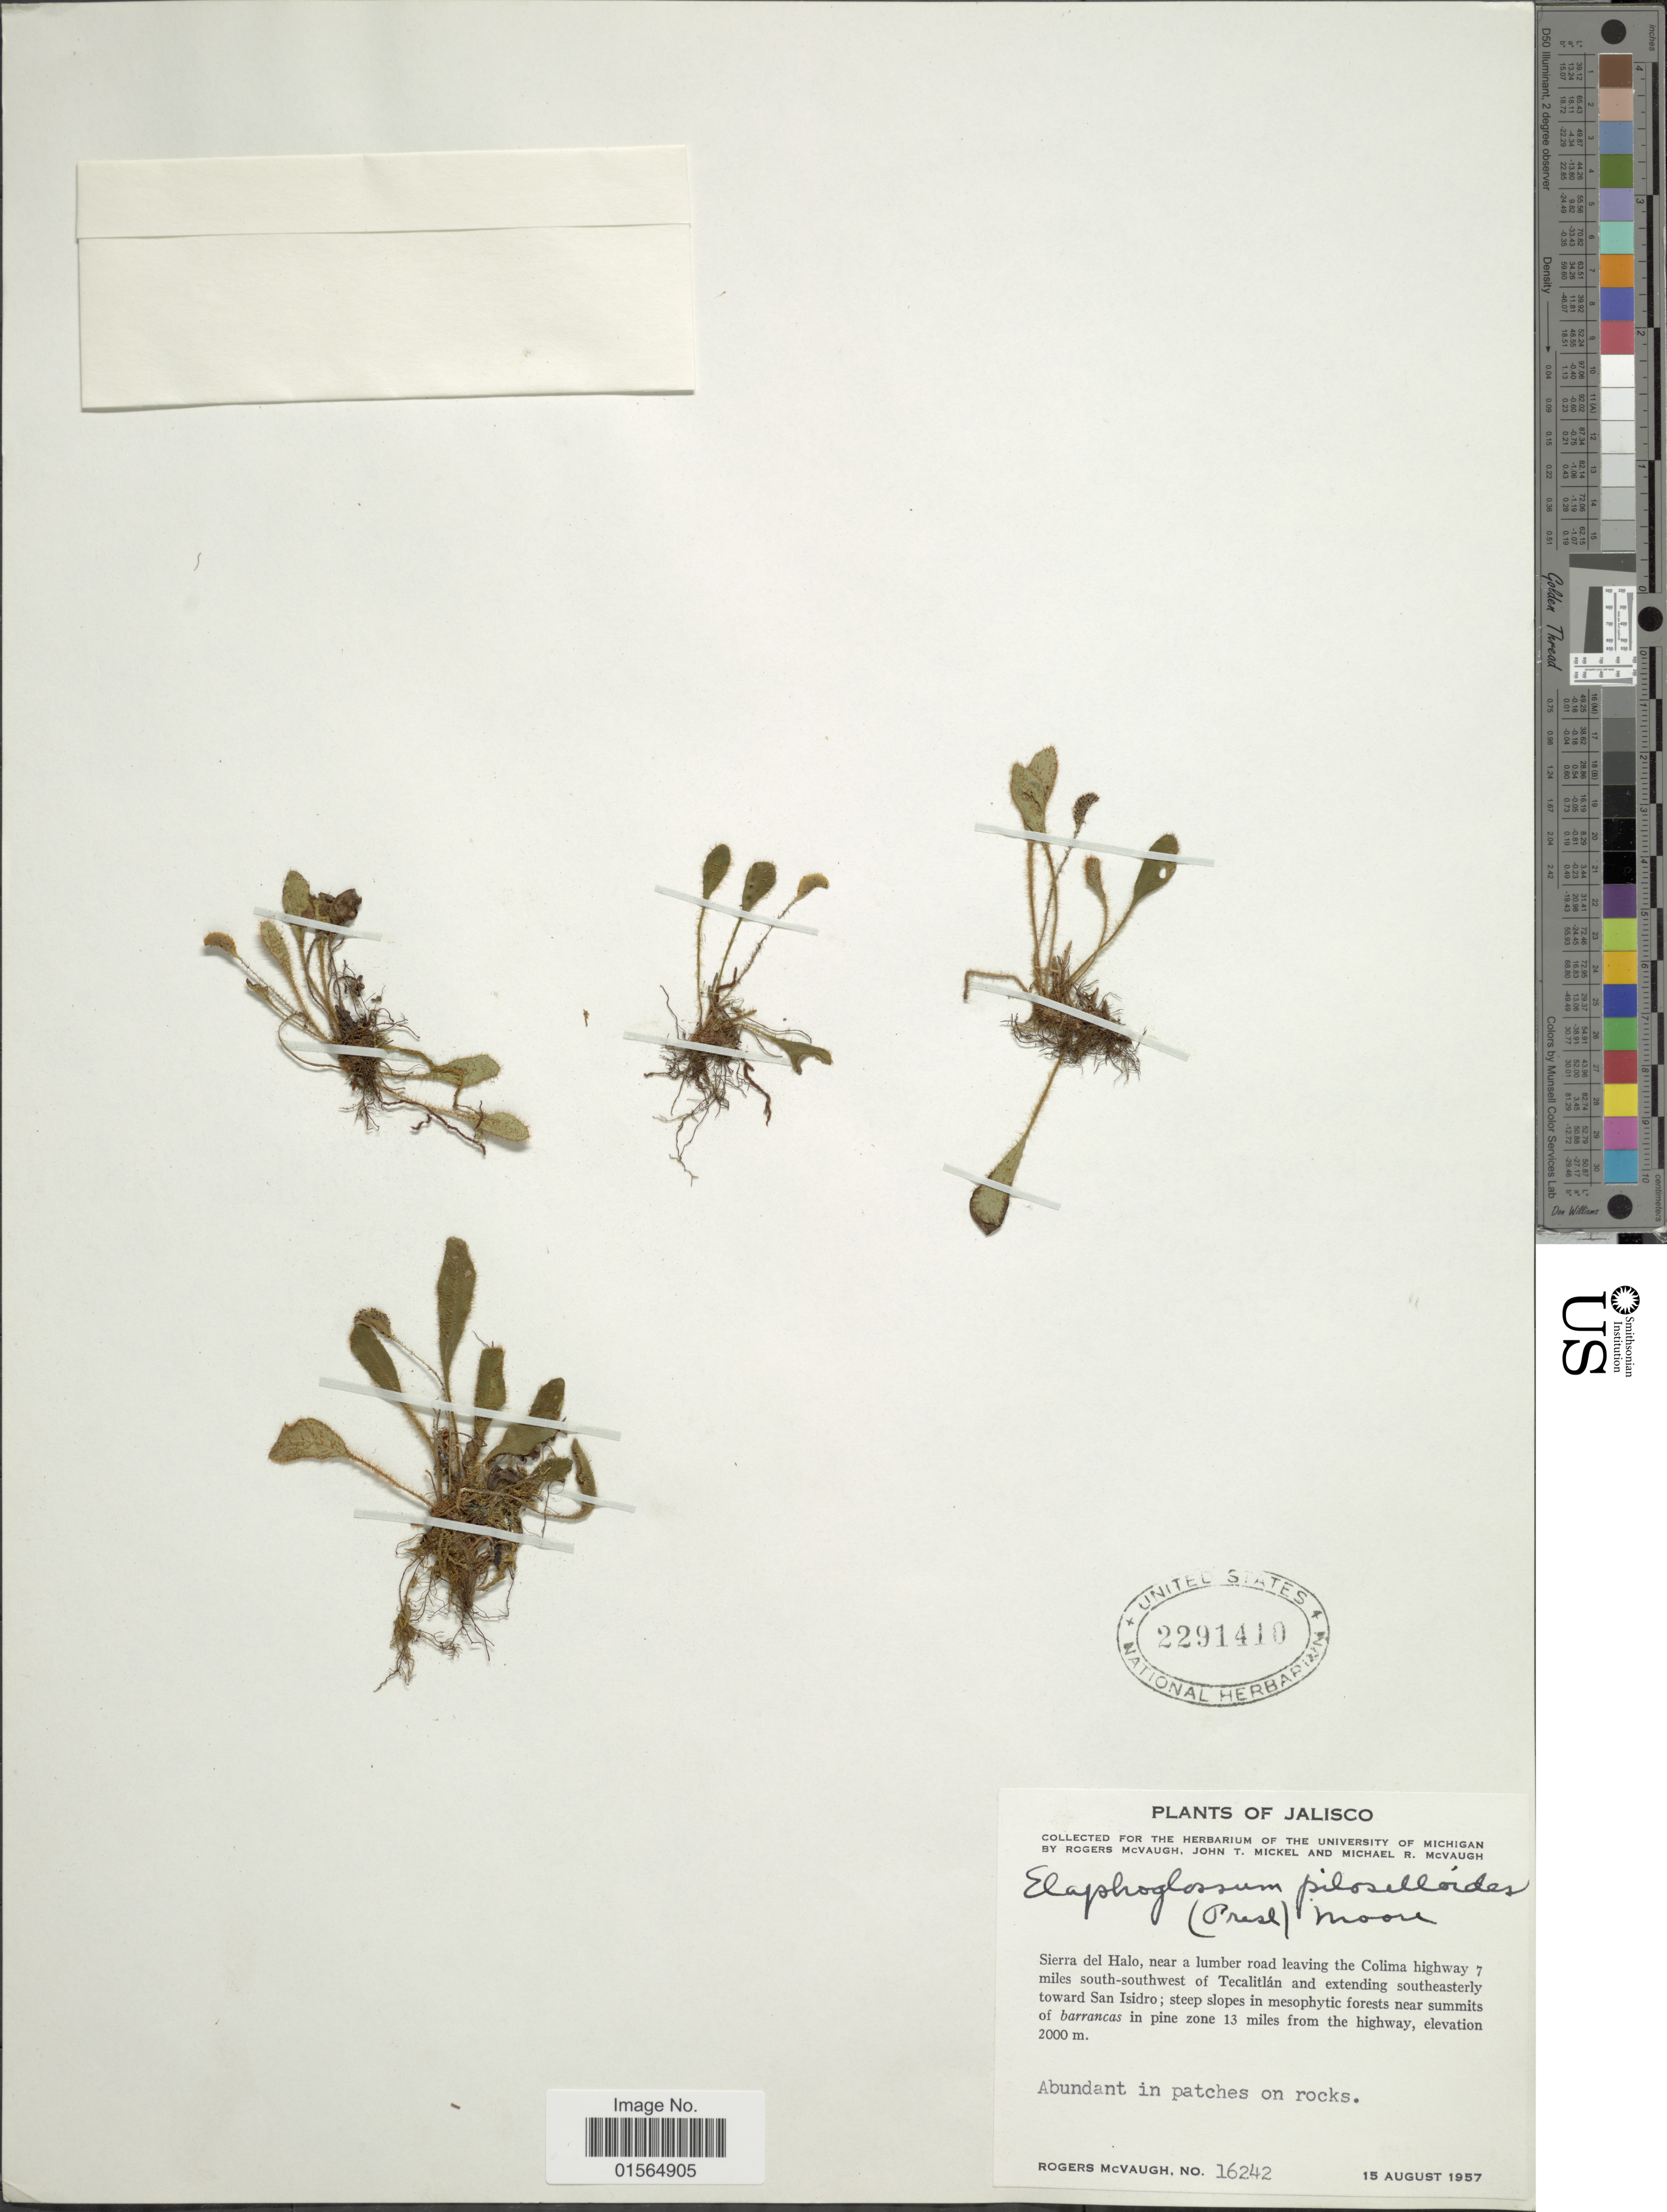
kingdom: Plantae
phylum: Tracheophyta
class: Polypodiopsida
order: Polypodiales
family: Dryopteridaceae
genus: Elaphoglossum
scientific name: Elaphoglossum piloselloides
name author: (C. Presl) T. Moore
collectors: R. McVaugh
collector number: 16242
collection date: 1957-08-15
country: Mexico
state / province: Jalisco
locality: Sierra del Halo, near lumber road leaving the Colima highway 7 miles south southwest of Tecalitlan and extending southeasterly toward San Isidro; steep slopes in mesophytic forest near summits of barrancas in pine zone 13 miles from the highway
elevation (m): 2000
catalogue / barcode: US 22914140